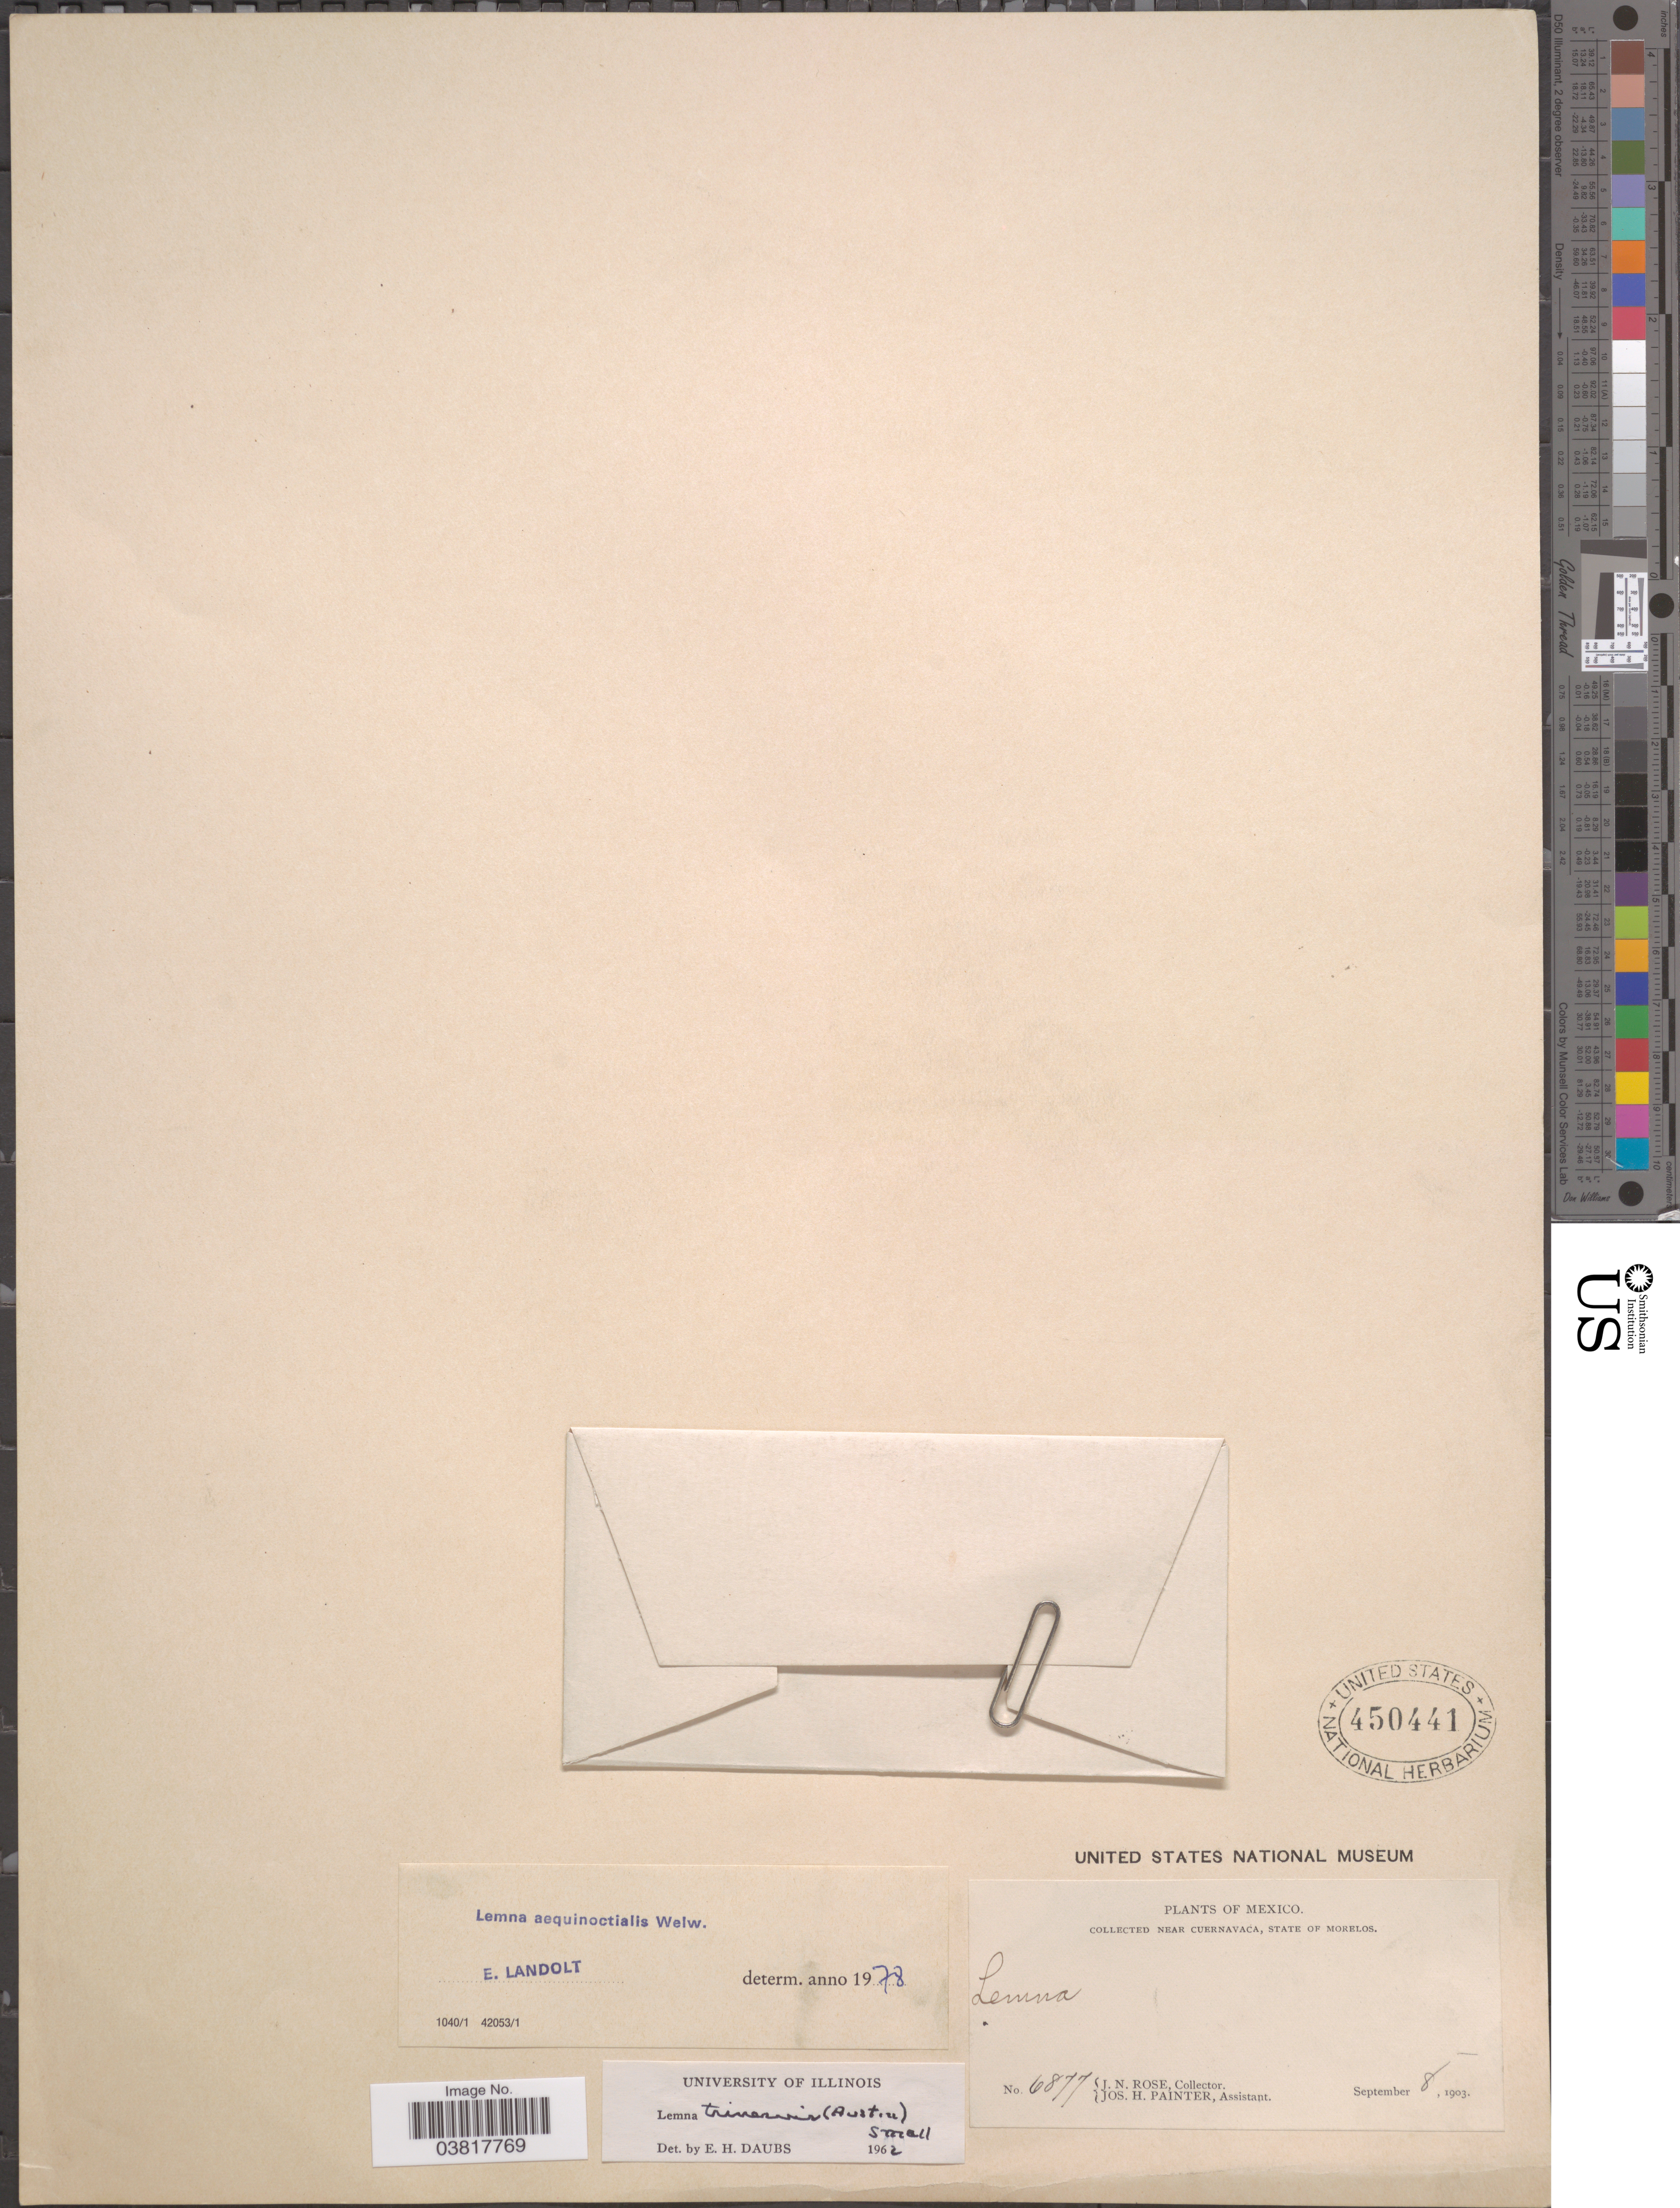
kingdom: Plantae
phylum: Tracheophyta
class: Liliopsida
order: Alismatales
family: Araceae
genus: Lemna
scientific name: Lemna aequinoctialis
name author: Welw.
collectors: J. N. Rose & J. H. Painter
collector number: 6877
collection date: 1903-09-08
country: Mexico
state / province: Morelos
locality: Near Cuernavaca.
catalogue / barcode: US 450441